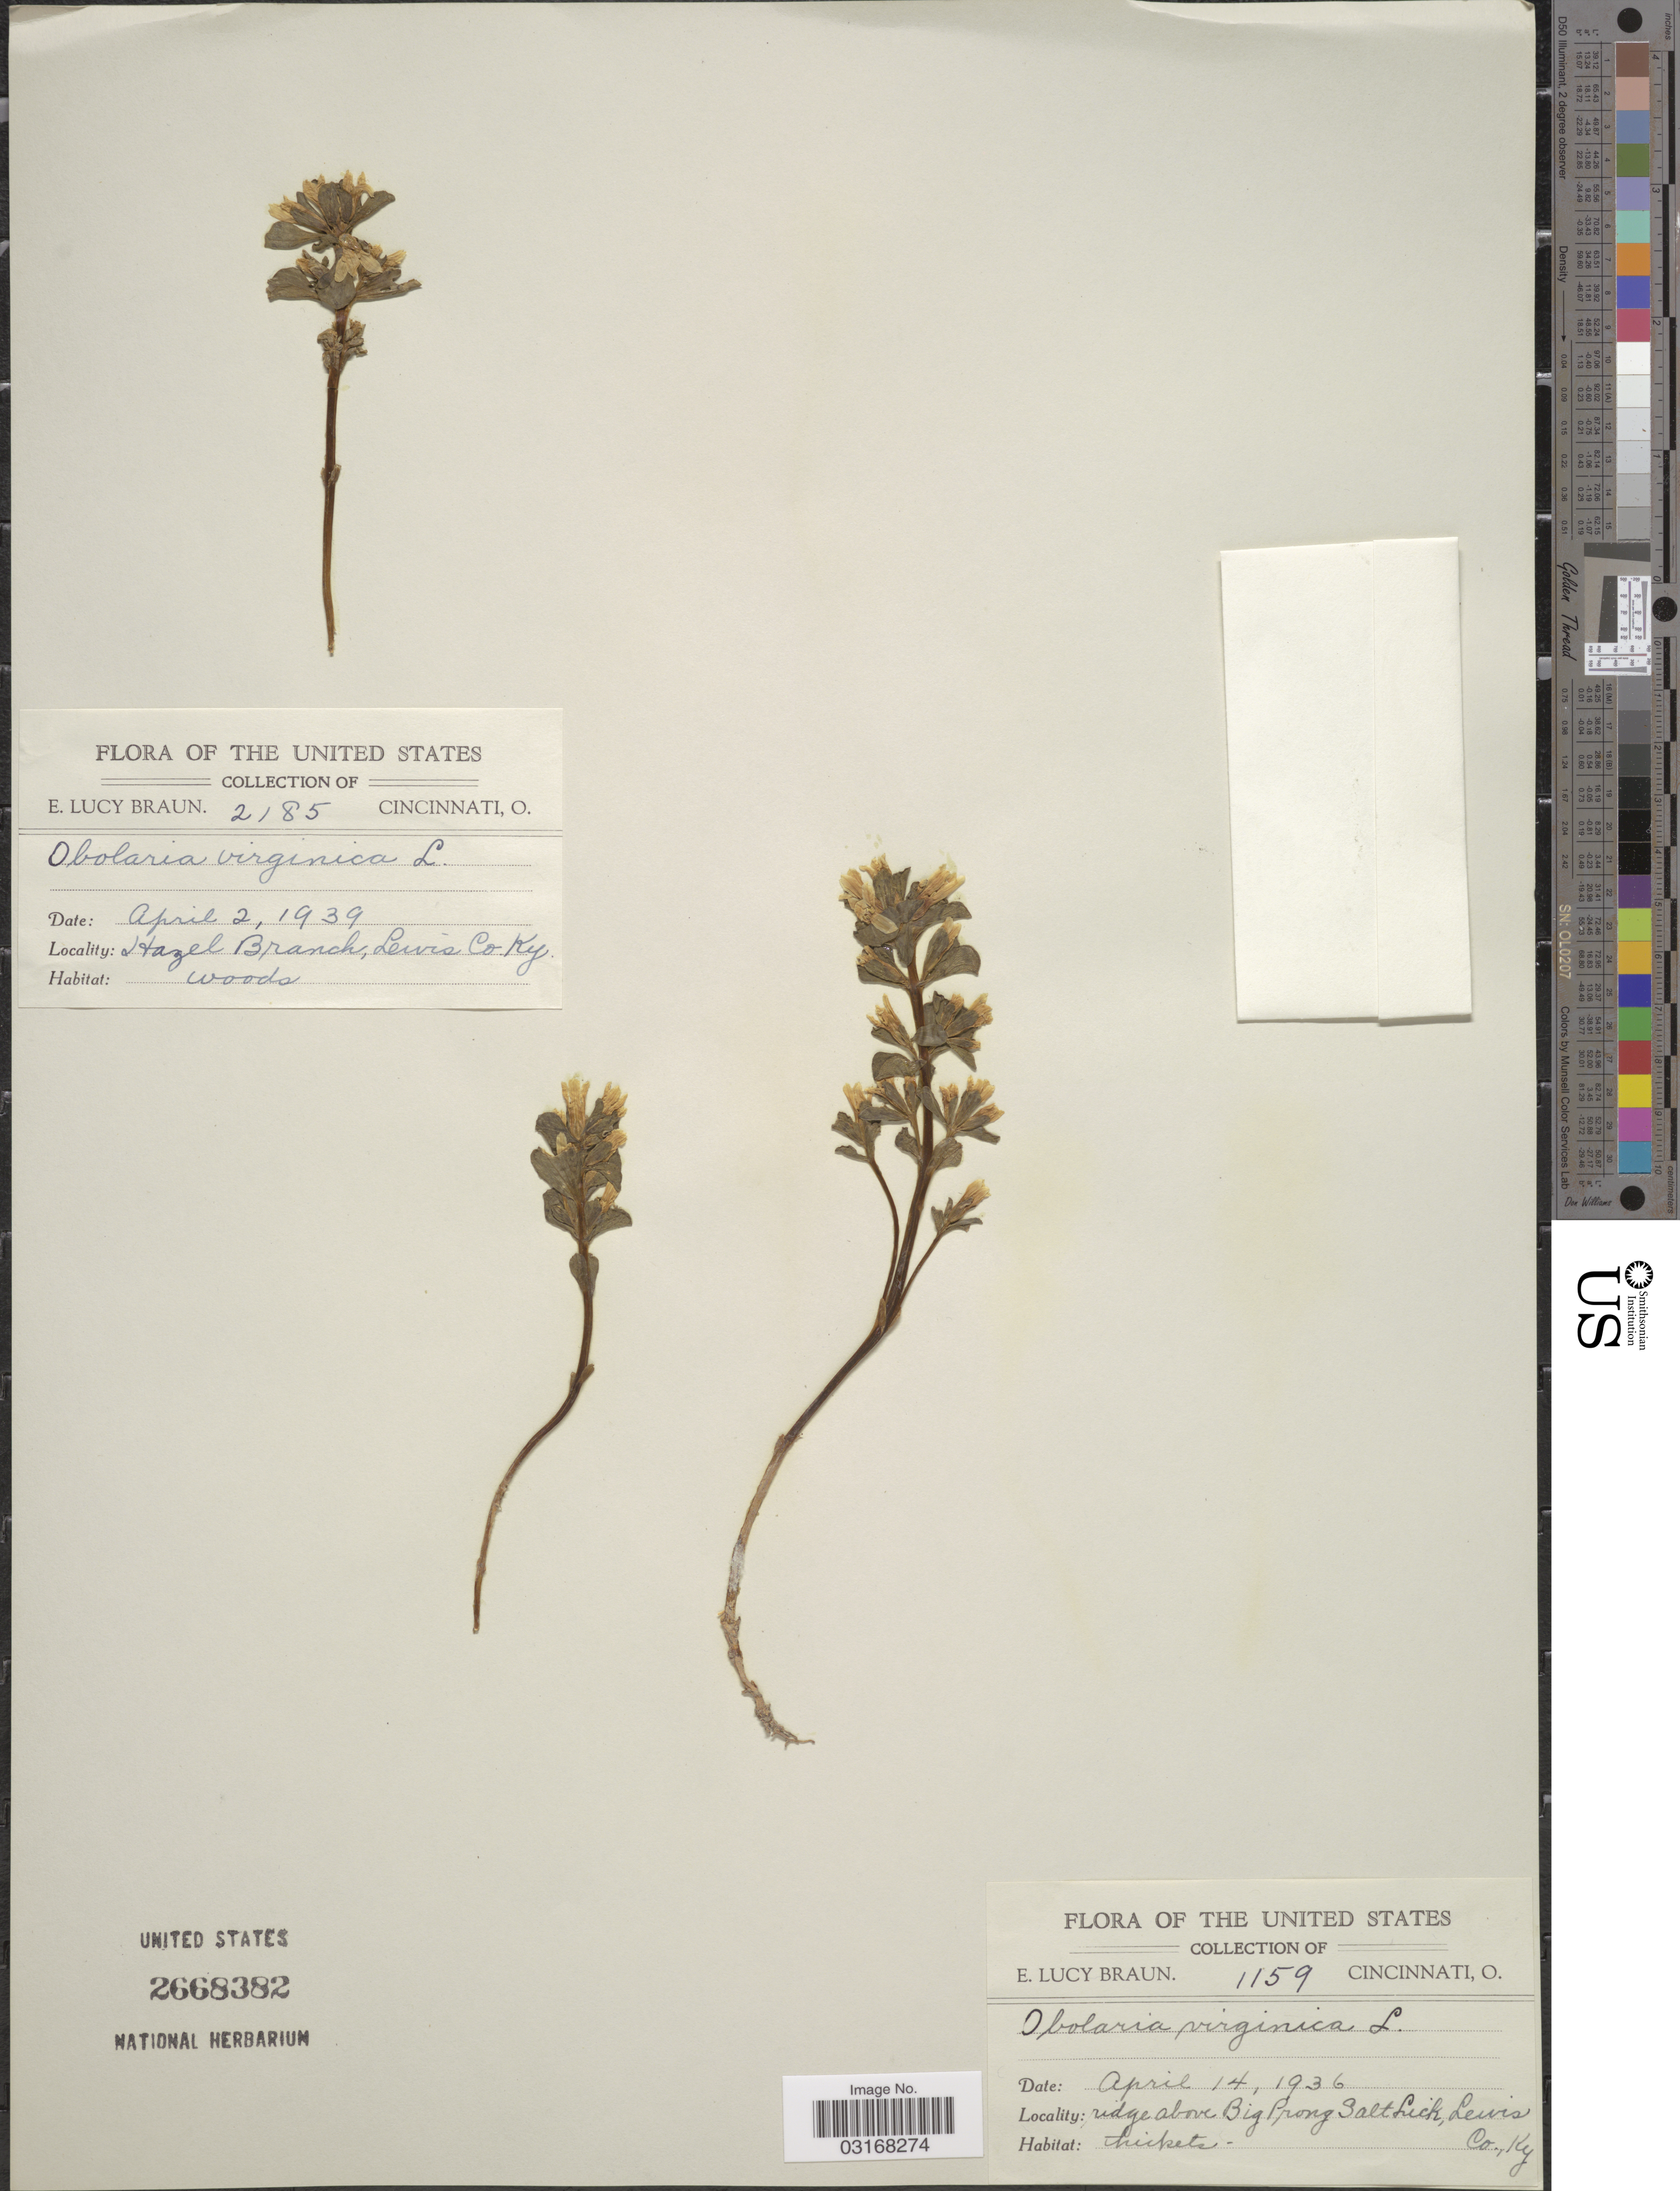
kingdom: Plantae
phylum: Tracheophyta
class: Magnoliopsida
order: Gentianales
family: Gentianaceae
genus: Obolaria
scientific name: Obolaria virginica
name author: L.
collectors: E. Braun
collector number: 2185/1159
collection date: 1936-04-14/1939-04-02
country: United States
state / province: Kentucky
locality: Hazel Branch, Lewis Co. Ky. Ridge above Big Prong Salt Lick, Lewis Co. Ky.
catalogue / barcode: US 2668382